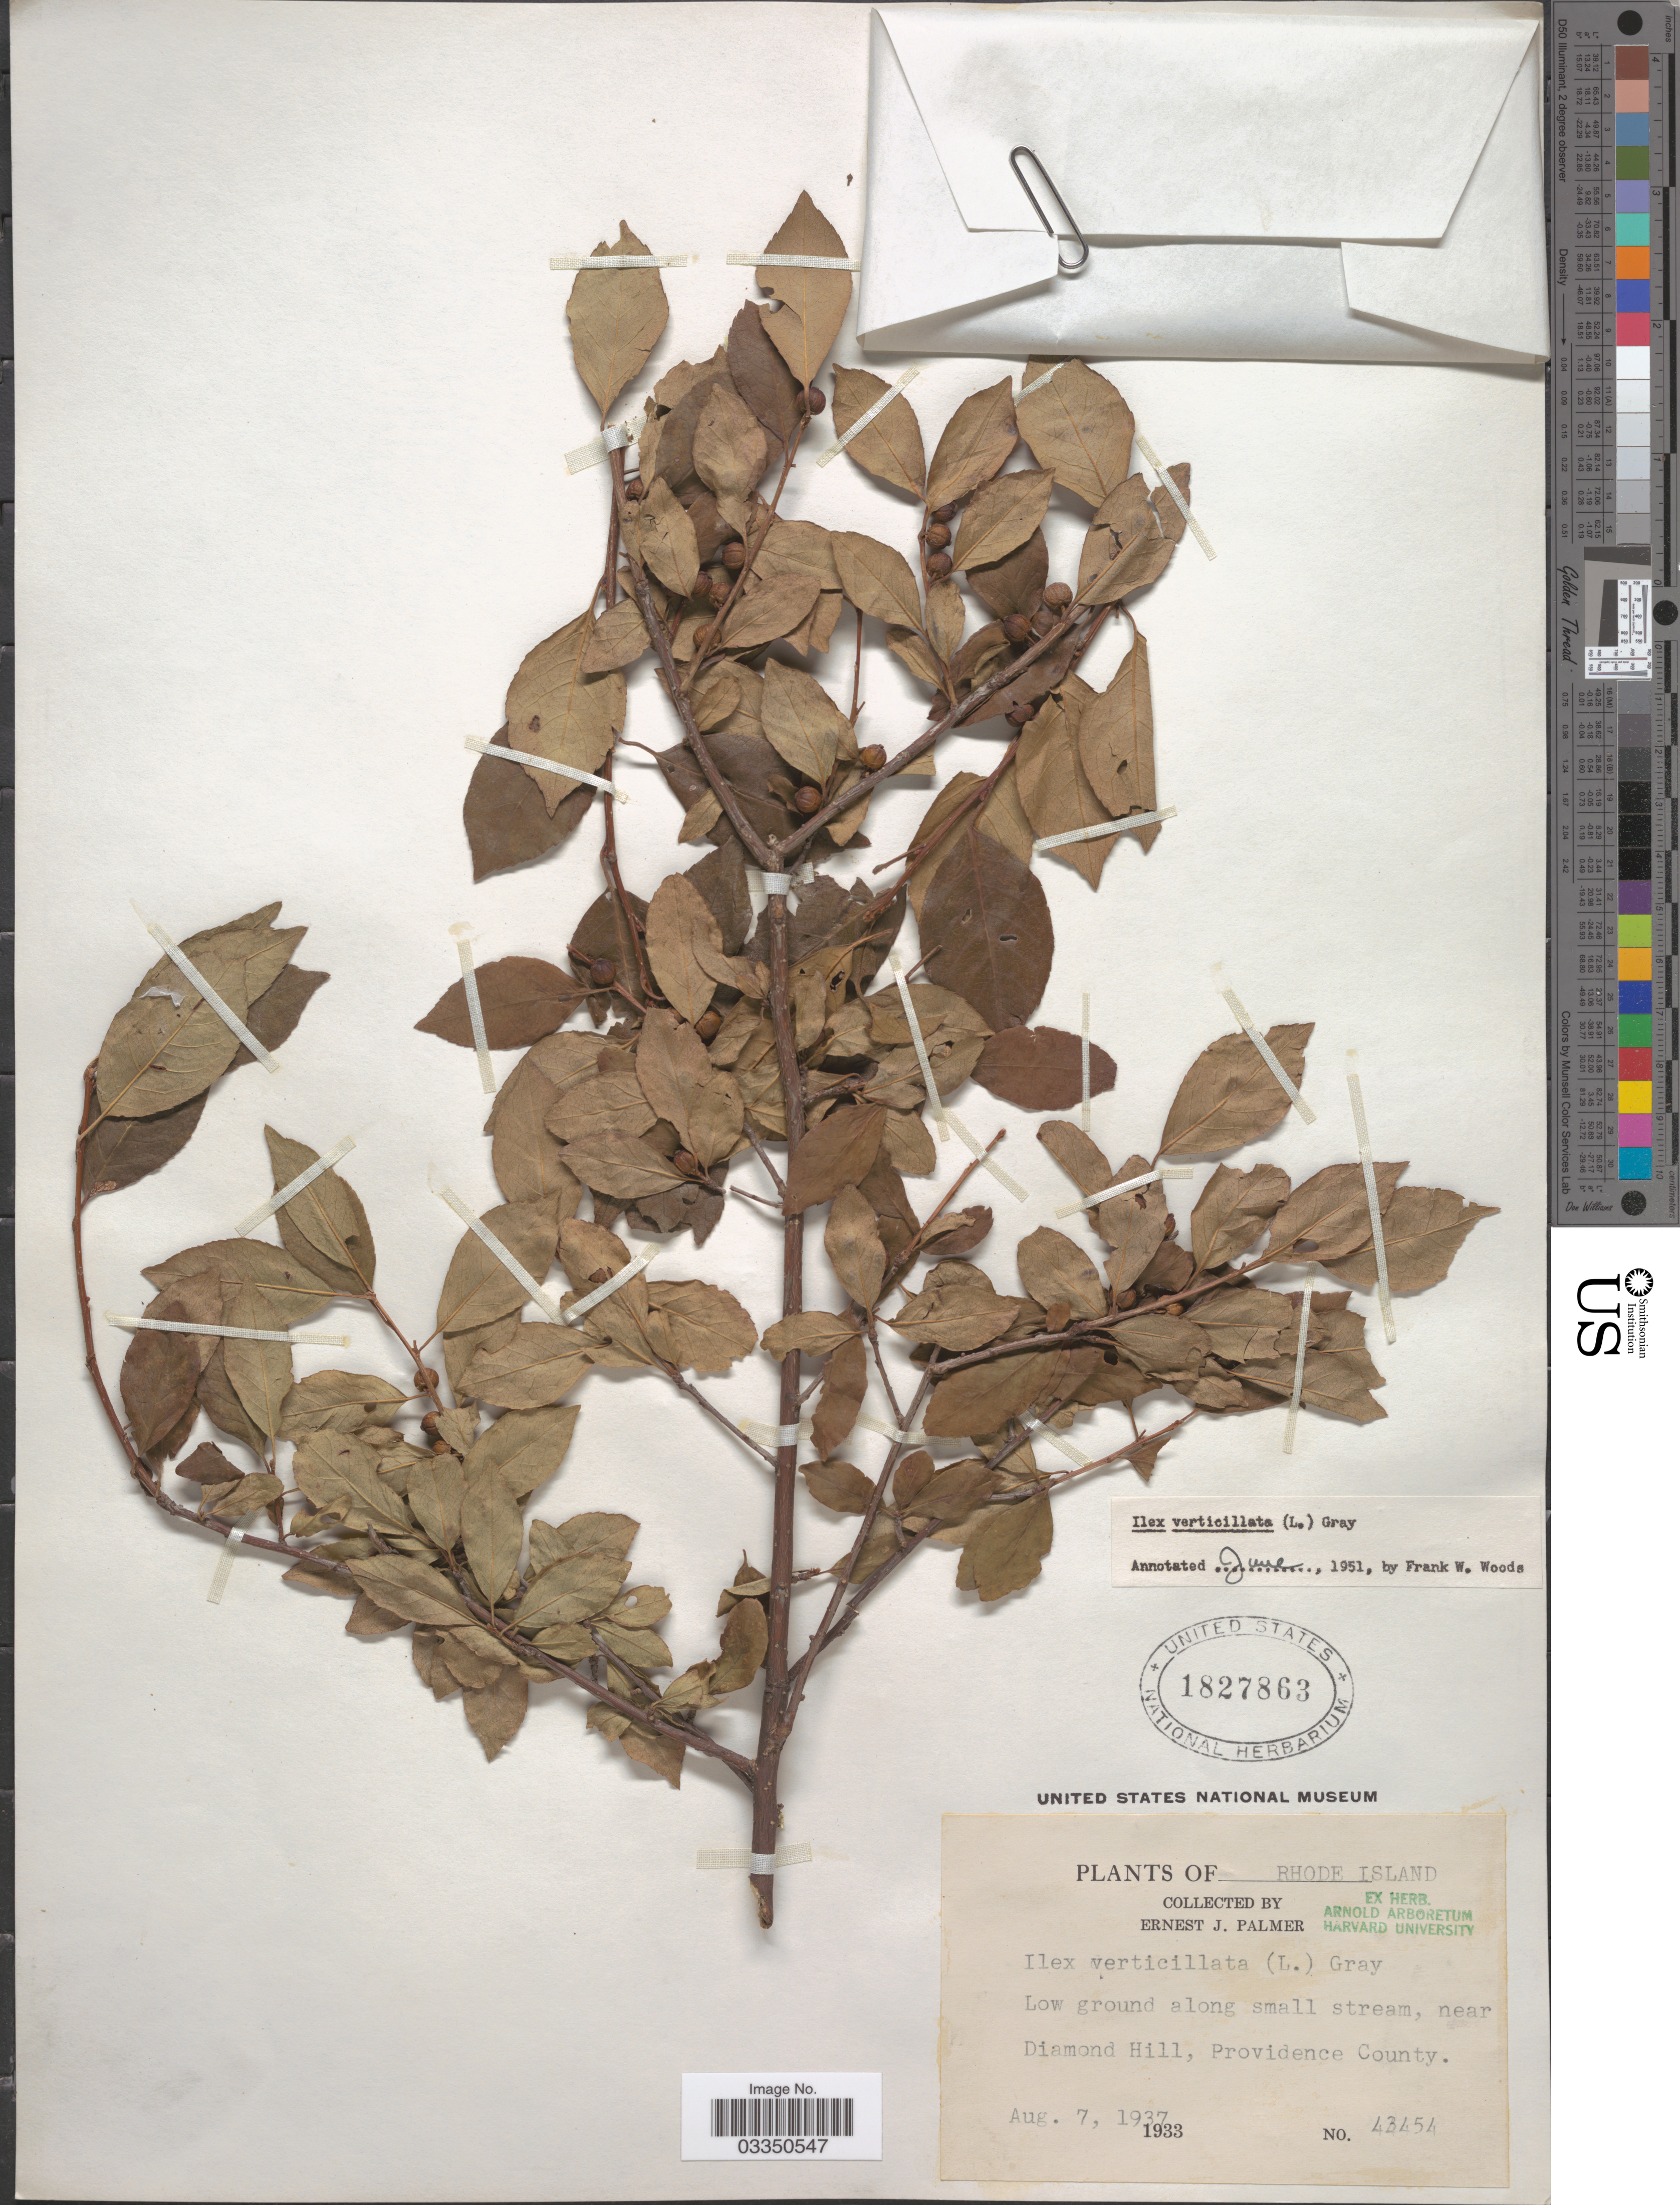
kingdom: Plantae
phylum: Tracheophyta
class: Magnoliopsida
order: Aquifoliales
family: Aquifoliaceae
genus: Ilex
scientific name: Ilex verticillata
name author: (L.) A. Gray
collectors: E. J. Palmer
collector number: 43454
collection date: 1937-08-07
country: United States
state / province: Rhode Island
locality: Near Diamond Hill, Providence County.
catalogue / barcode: US 1827863